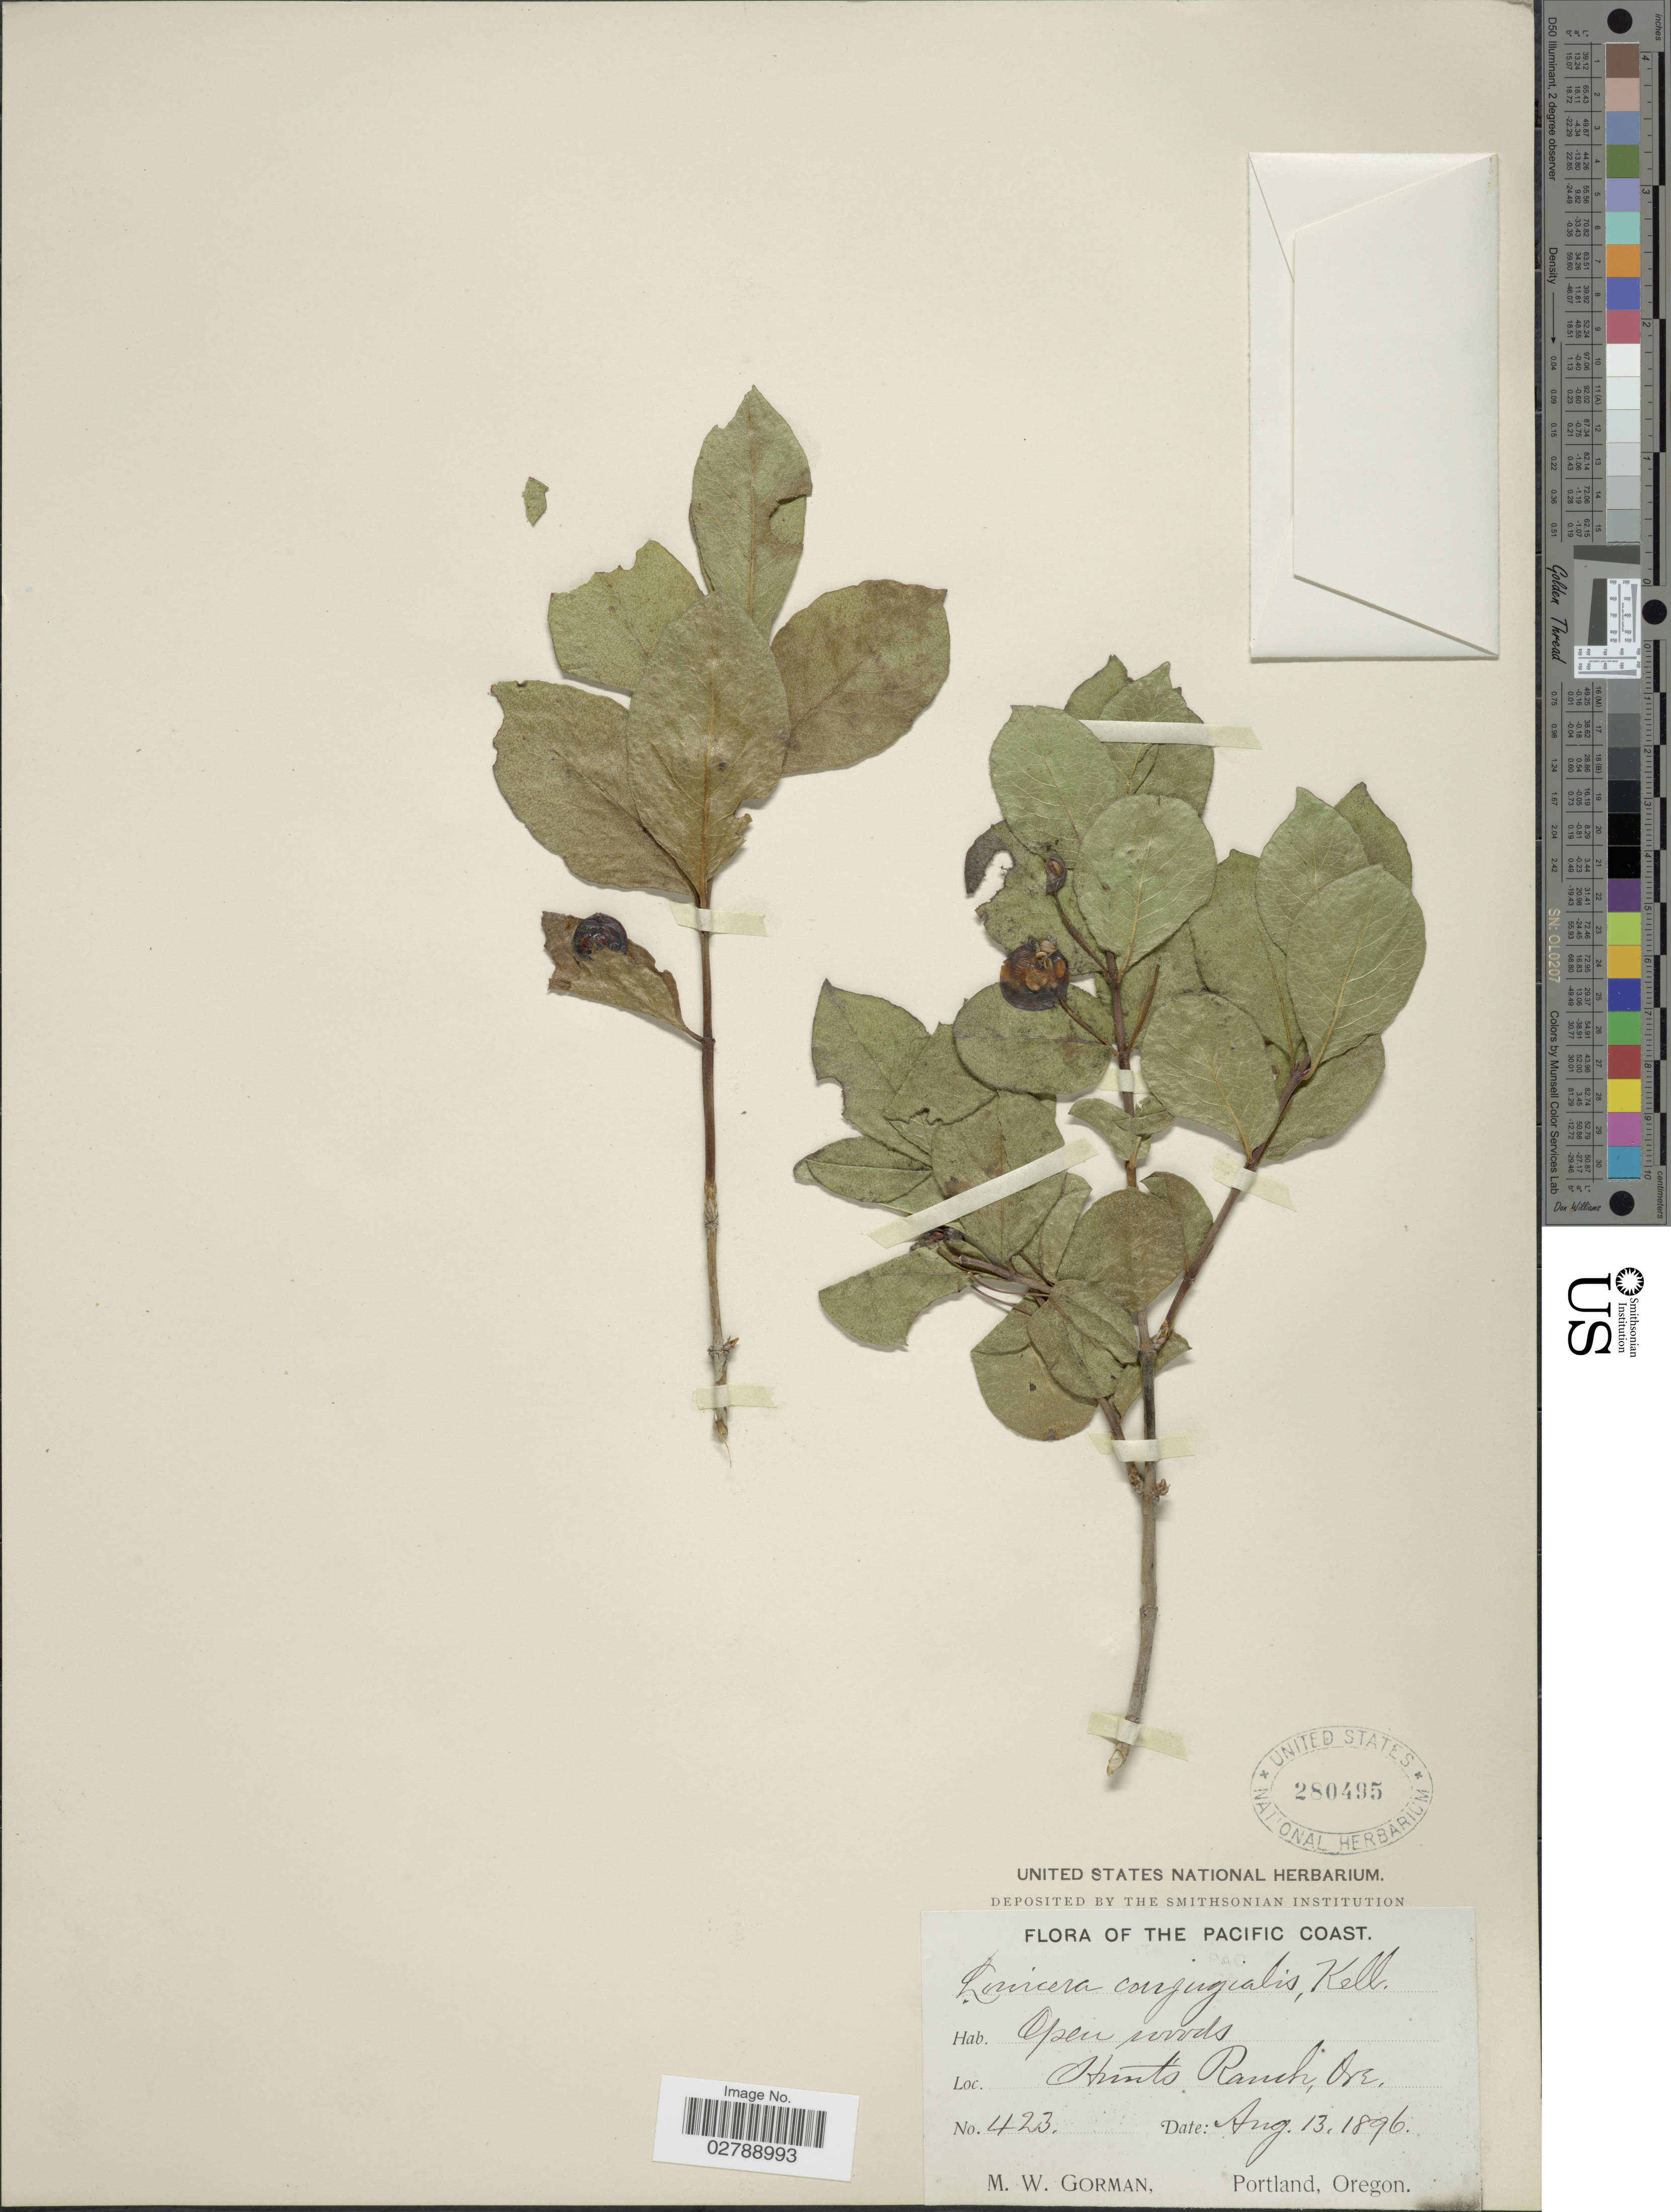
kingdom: Plantae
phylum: Tracheophyta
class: Magnoliopsida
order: Dipsacales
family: Caprifoliaceae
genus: Lonicera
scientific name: Lonicera conjugialis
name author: Kellogg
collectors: M. W. Gorman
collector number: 423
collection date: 1896-08-13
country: United States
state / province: Oregon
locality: The Pacific Coast. Hints Ranch. Or.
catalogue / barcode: US 280495